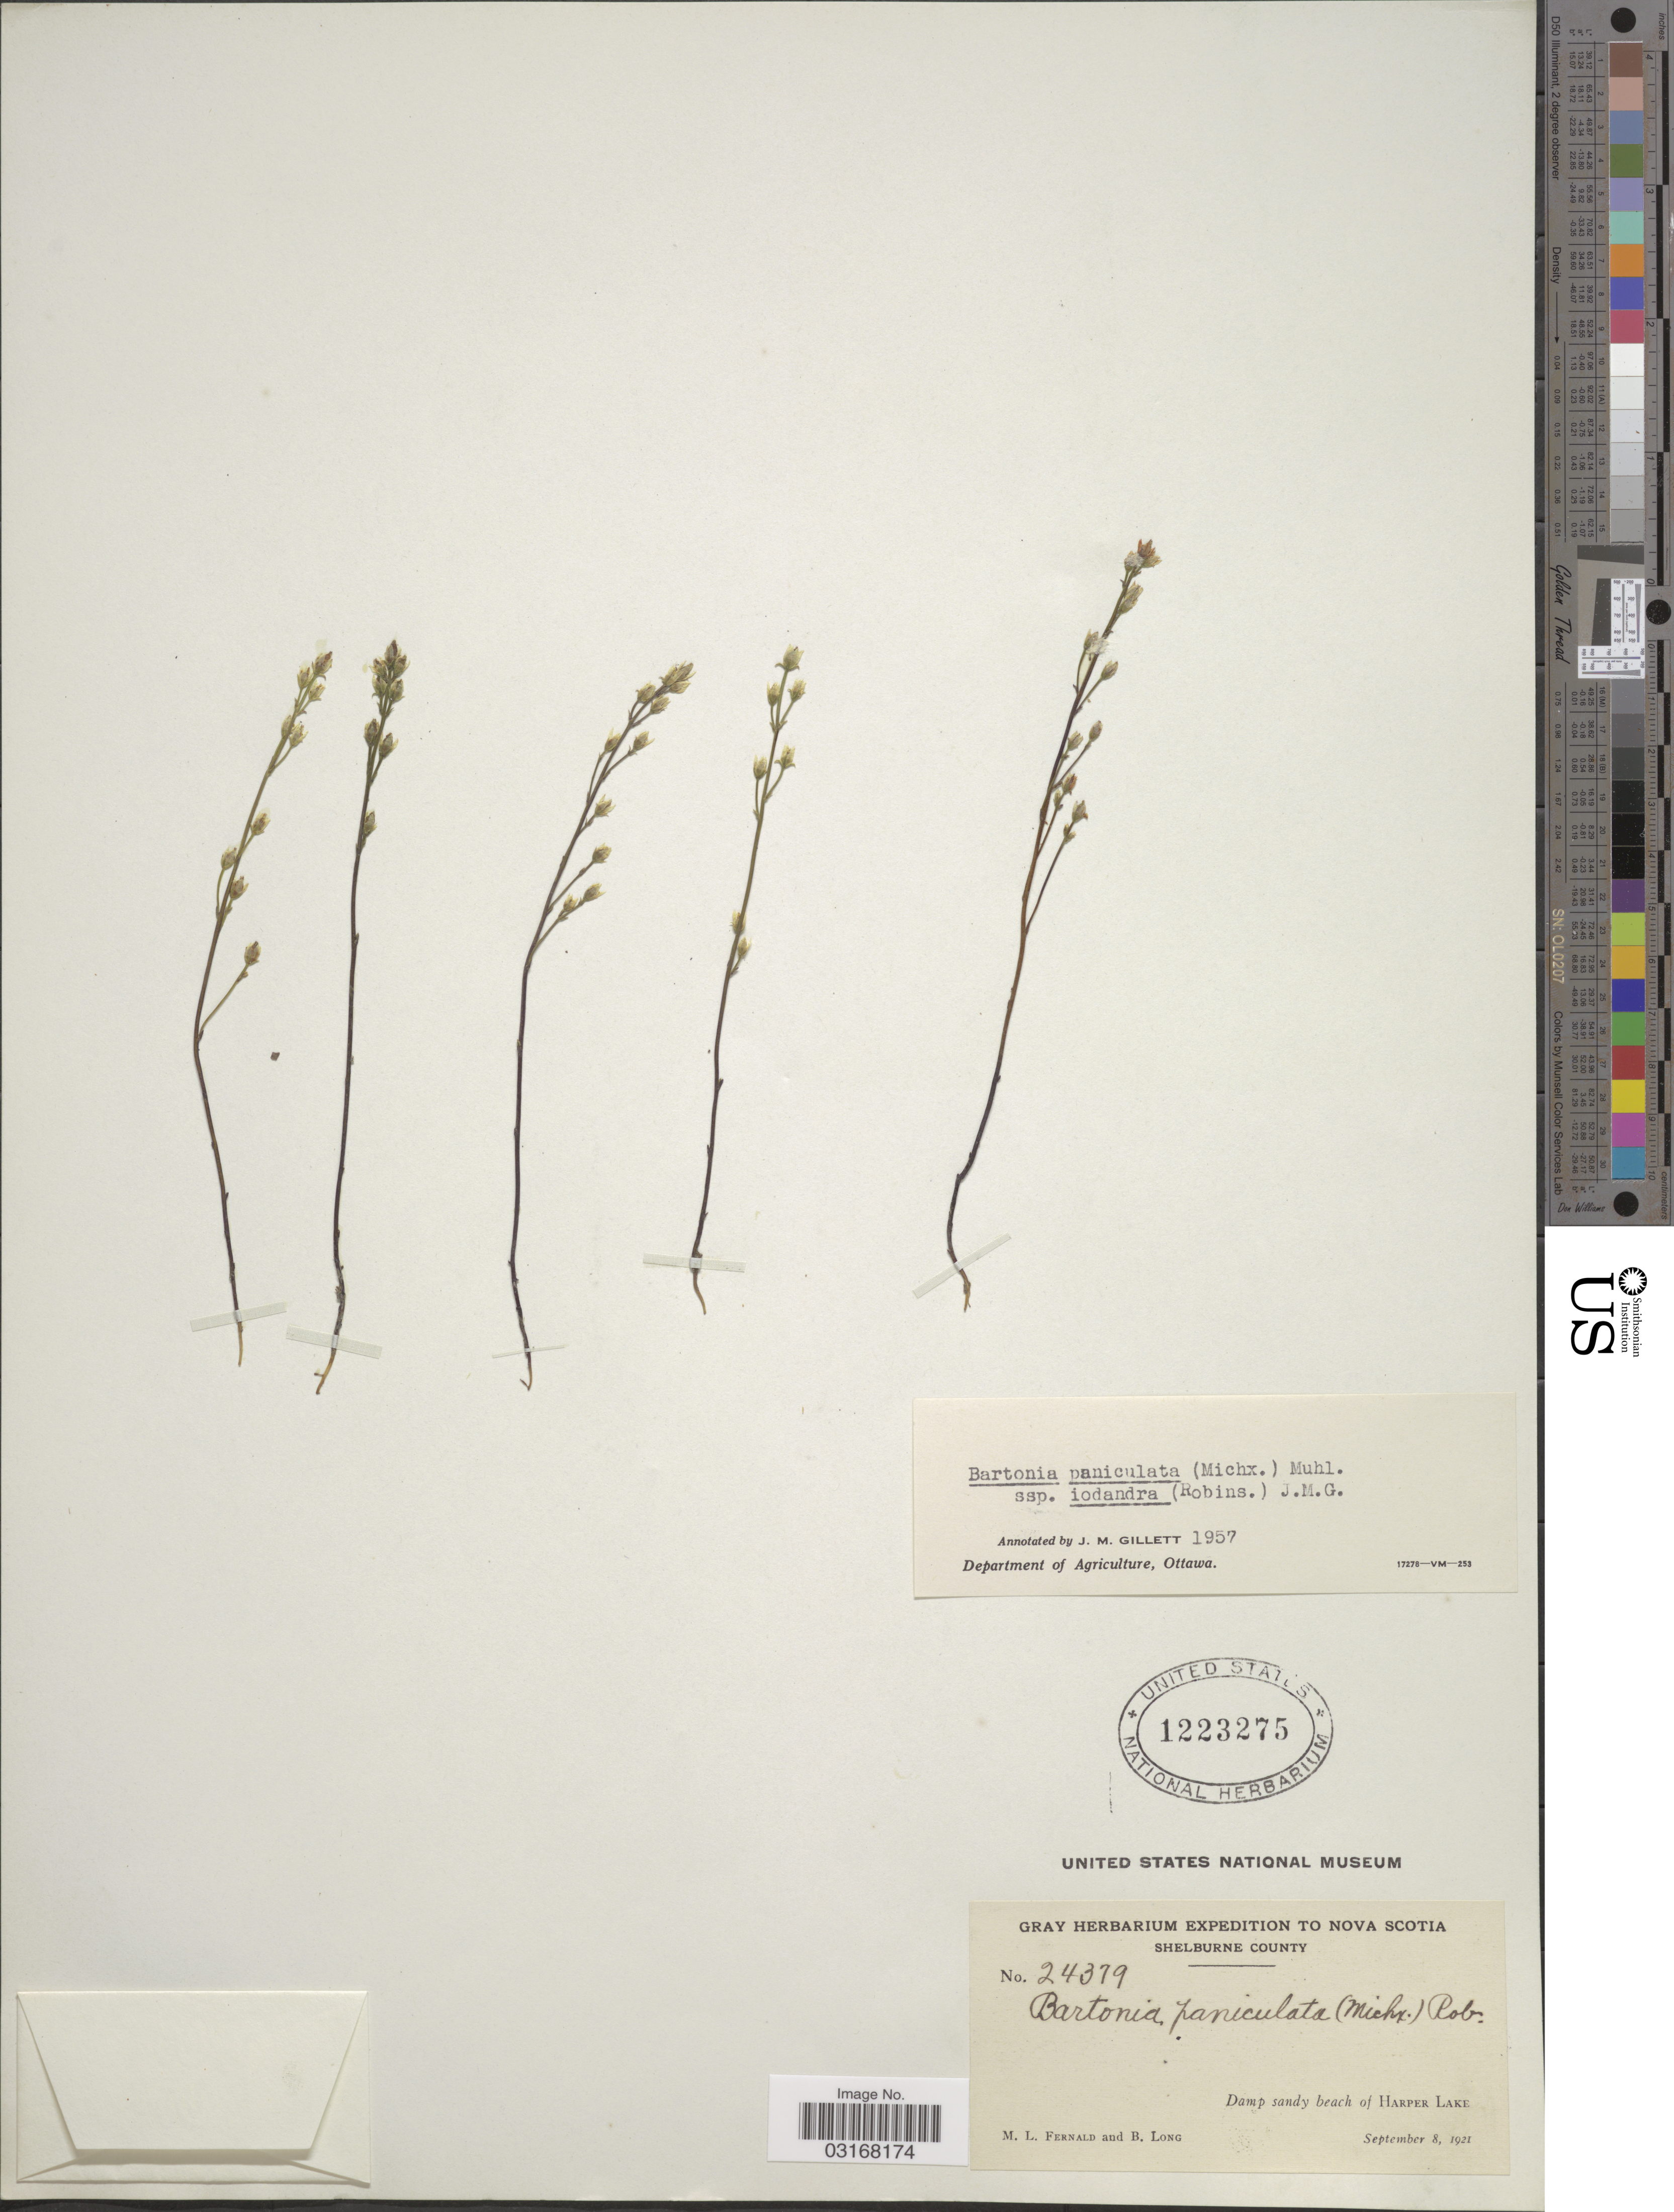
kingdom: Plantae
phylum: Tracheophyta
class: Magnoliopsida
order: Gentianales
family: Gentianaceae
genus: Bartonia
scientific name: Bartonia paniculata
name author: (Michx.) Muhl.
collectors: M. L. Fernald & B. Long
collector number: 24379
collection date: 1921-09-08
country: Canada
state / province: Nova Scotia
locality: Shelburne County. Damp sandy beach of Harper Lake.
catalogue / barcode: US 1223275